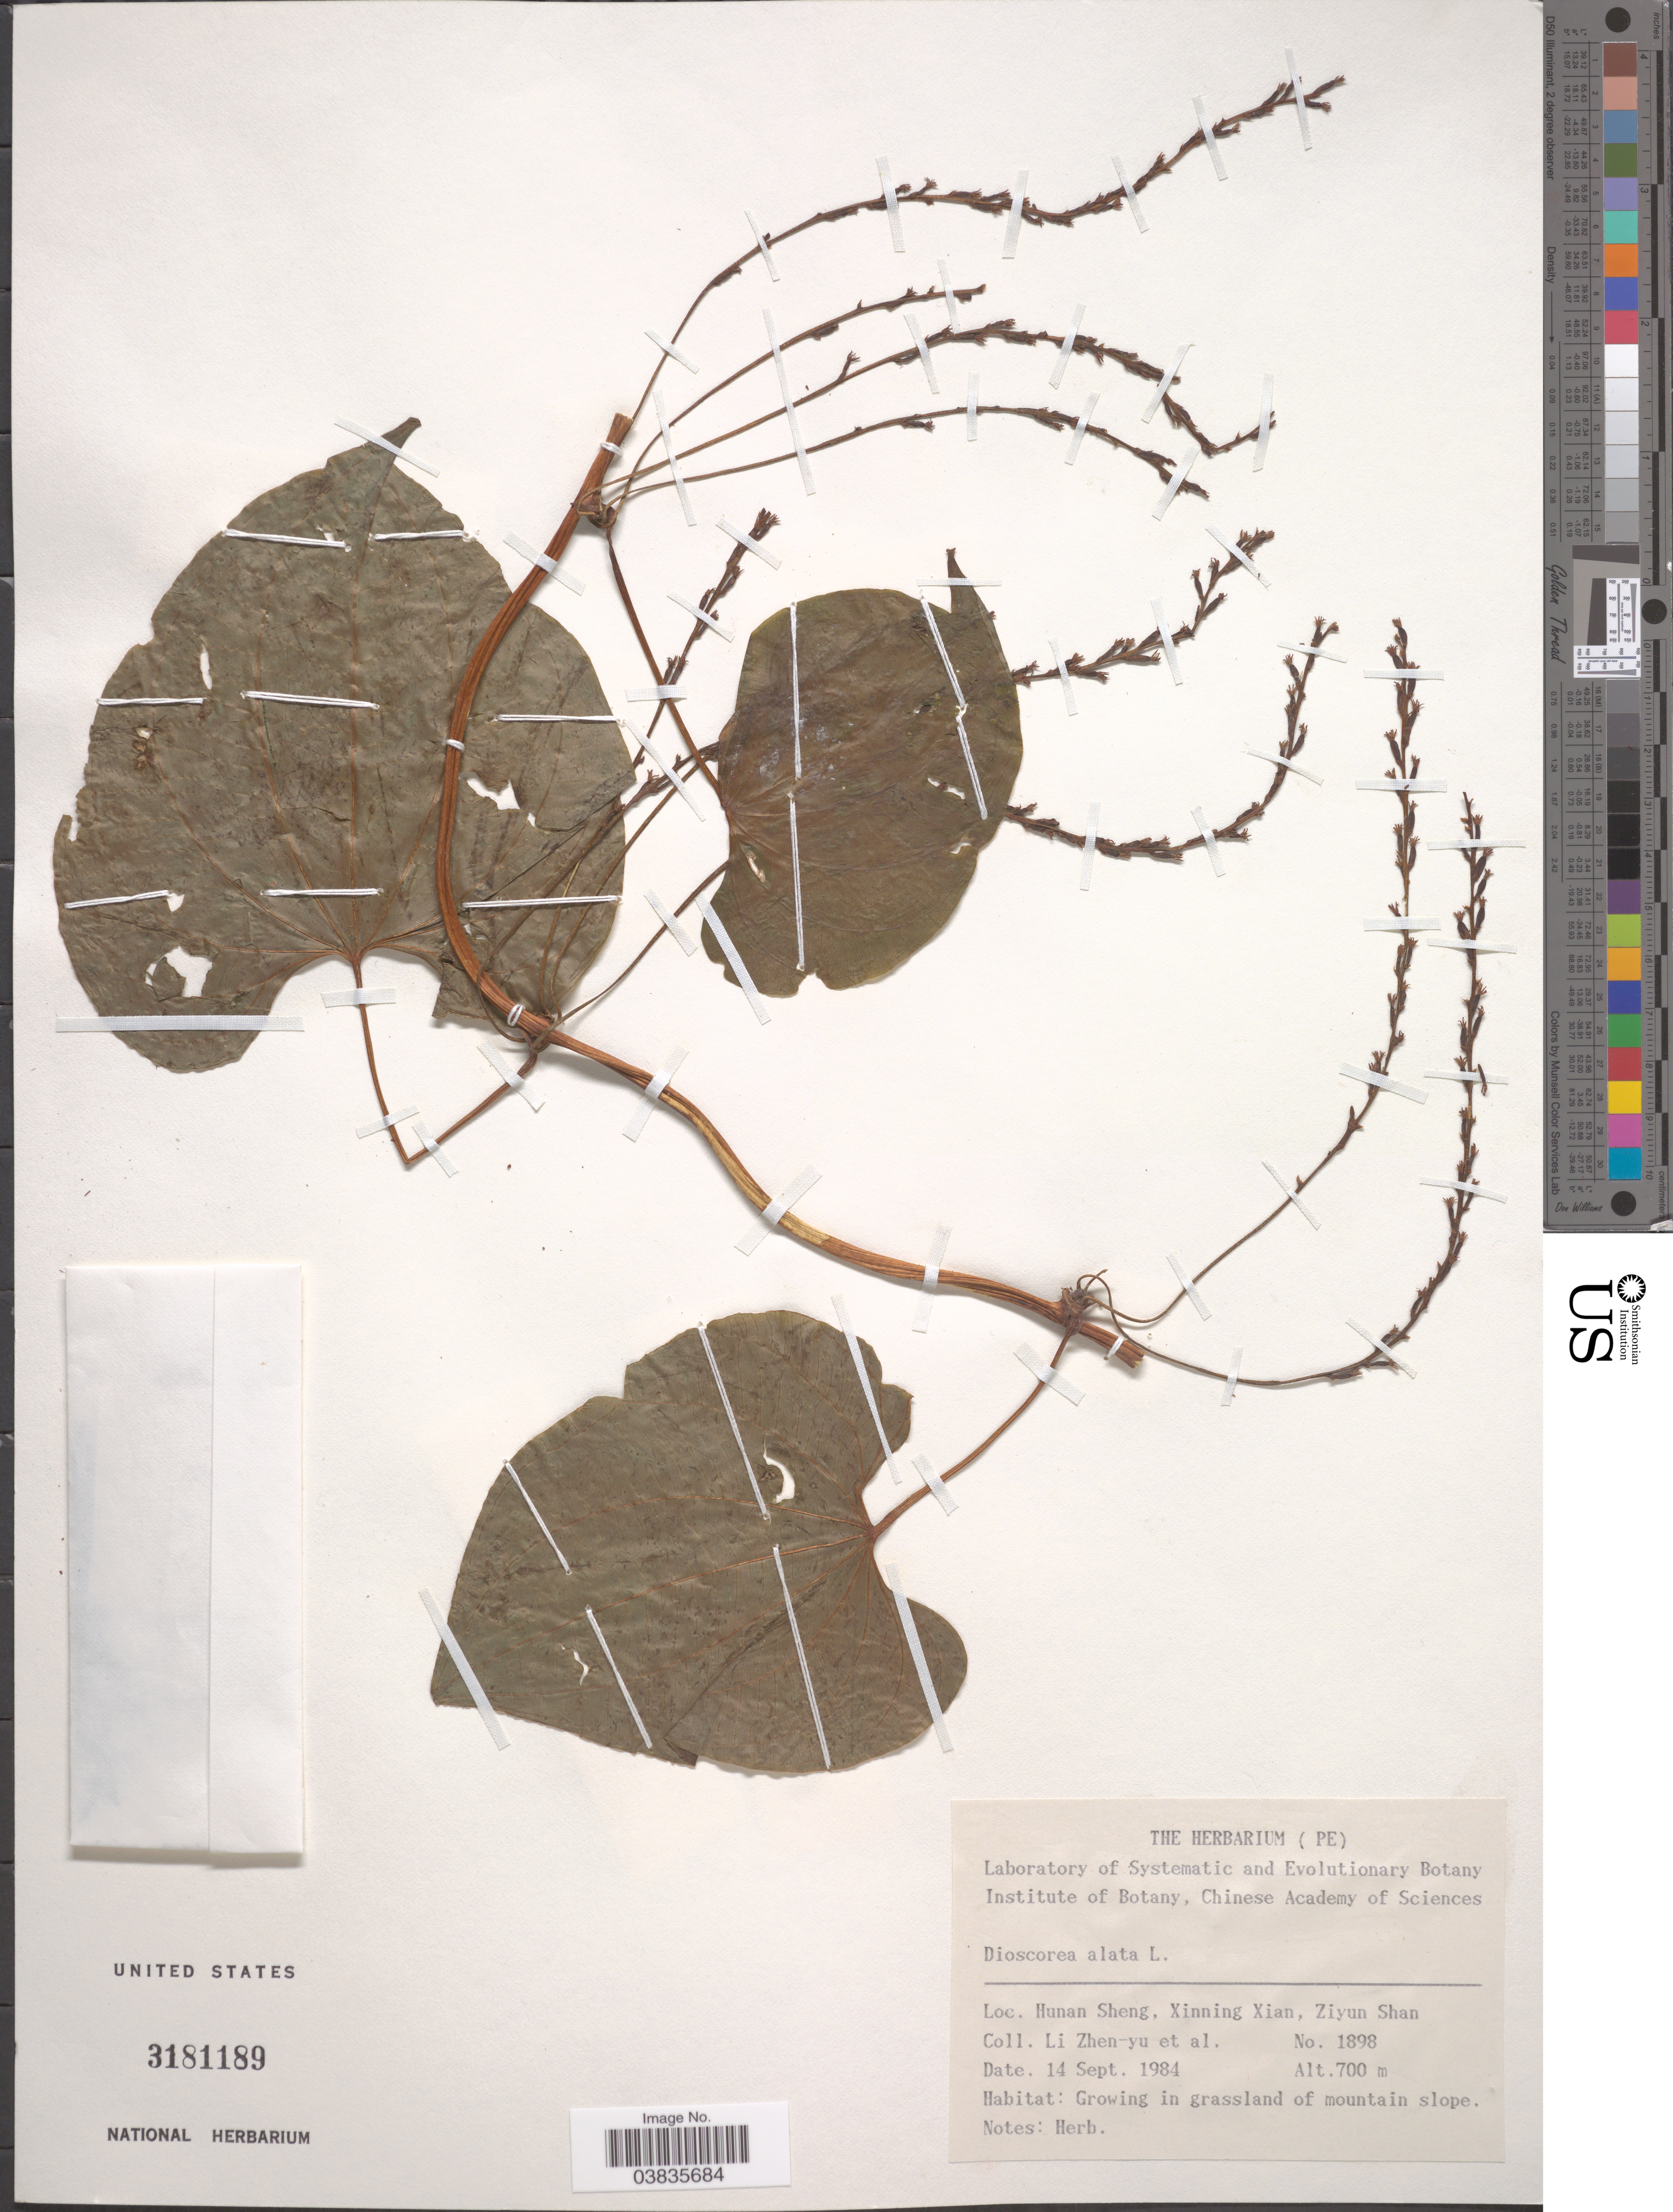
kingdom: Plantae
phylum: Tracheophyta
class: Liliopsida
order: Dioscoreales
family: Dioscoreaceae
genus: Dioscorea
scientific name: Dioscorea alata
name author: L.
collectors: Z. Y. Li & et al.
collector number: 1898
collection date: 1984-09-14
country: China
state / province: Hunan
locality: Hunan Sheng, Xinning Xian, Ziyun Shan.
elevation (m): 700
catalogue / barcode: US 3181189